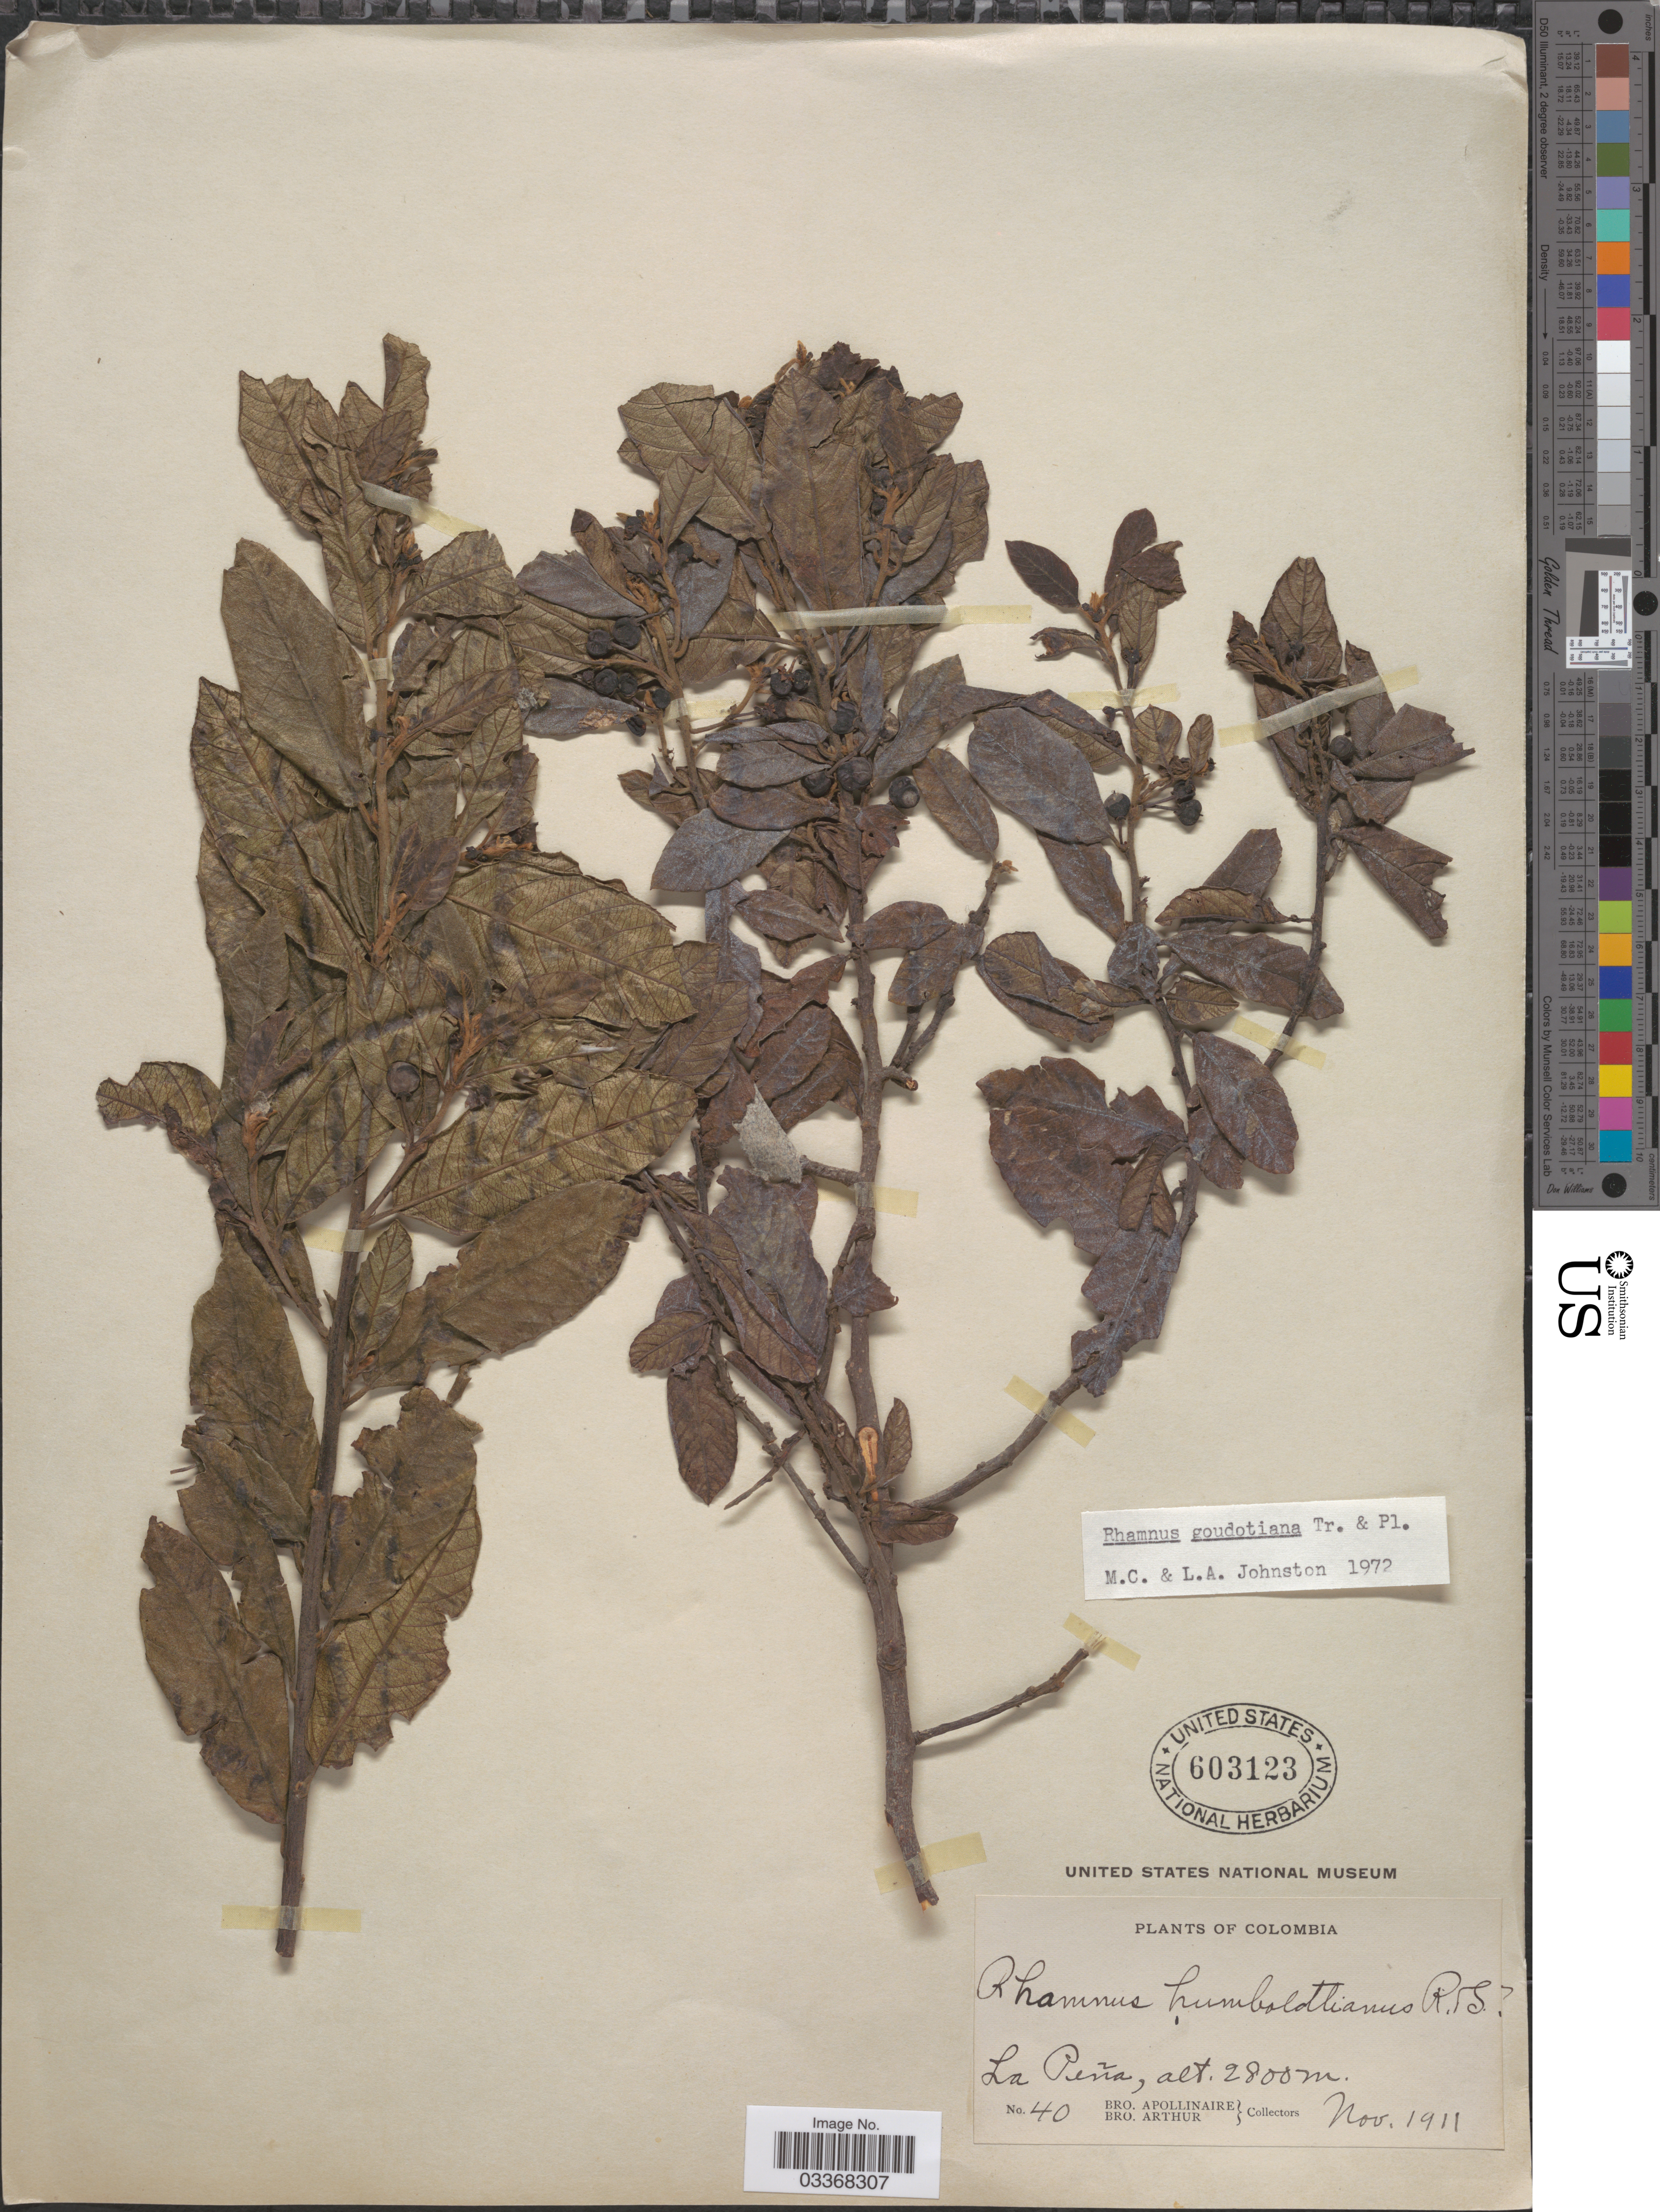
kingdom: Plantae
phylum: Tracheophyta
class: Magnoliopsida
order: Rosales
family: Rhamnaceae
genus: Frangula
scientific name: Frangula goudotiana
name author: (Triana & Planch.) Grubov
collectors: Bro. Apollinaire & Bro. Arthur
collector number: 40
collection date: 1911-11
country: Colombia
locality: La Peña.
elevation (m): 2800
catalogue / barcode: US 603123